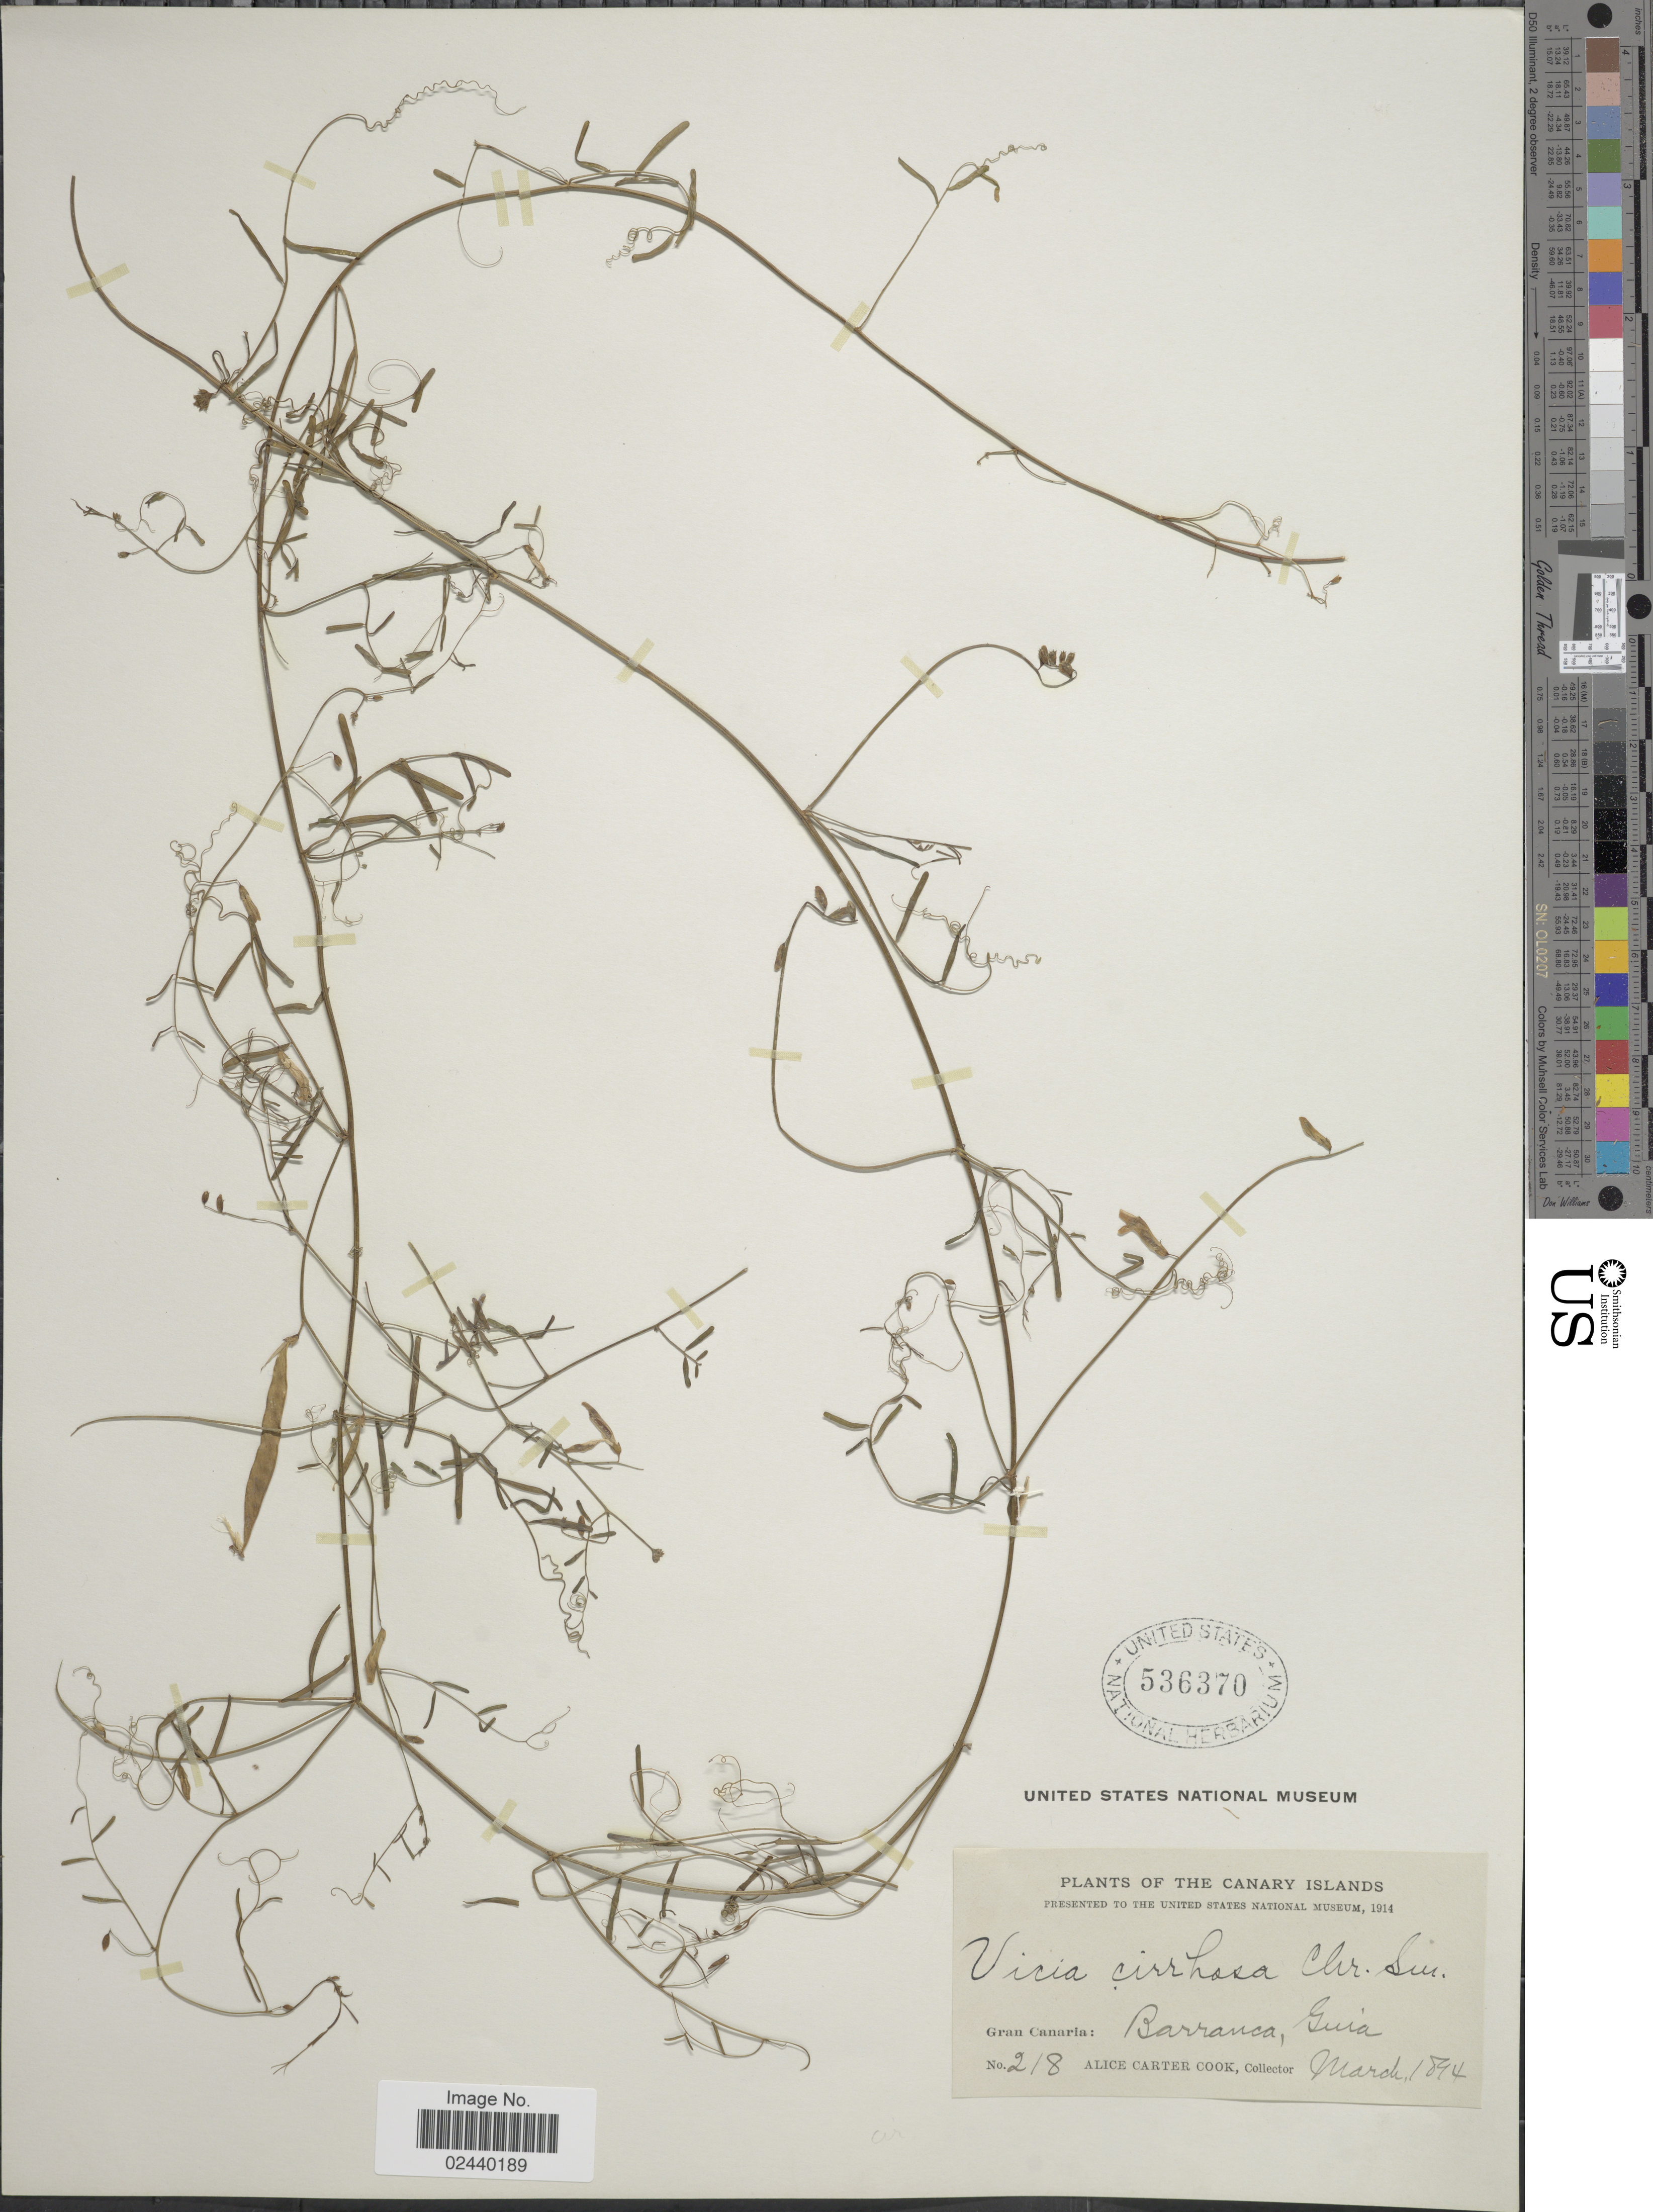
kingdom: Plantae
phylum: Tracheophyta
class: Magnoliopsida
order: Fabales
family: Fabaceae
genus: Vicia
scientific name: Vicia cirrhosa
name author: C. Sm. ex Webb & Berthel.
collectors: Alice C. Cook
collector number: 218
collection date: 1894-03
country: Spain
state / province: Canarias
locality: The Canary Islands, Gran Canaria: Barranaca, Guia.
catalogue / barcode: US 536370